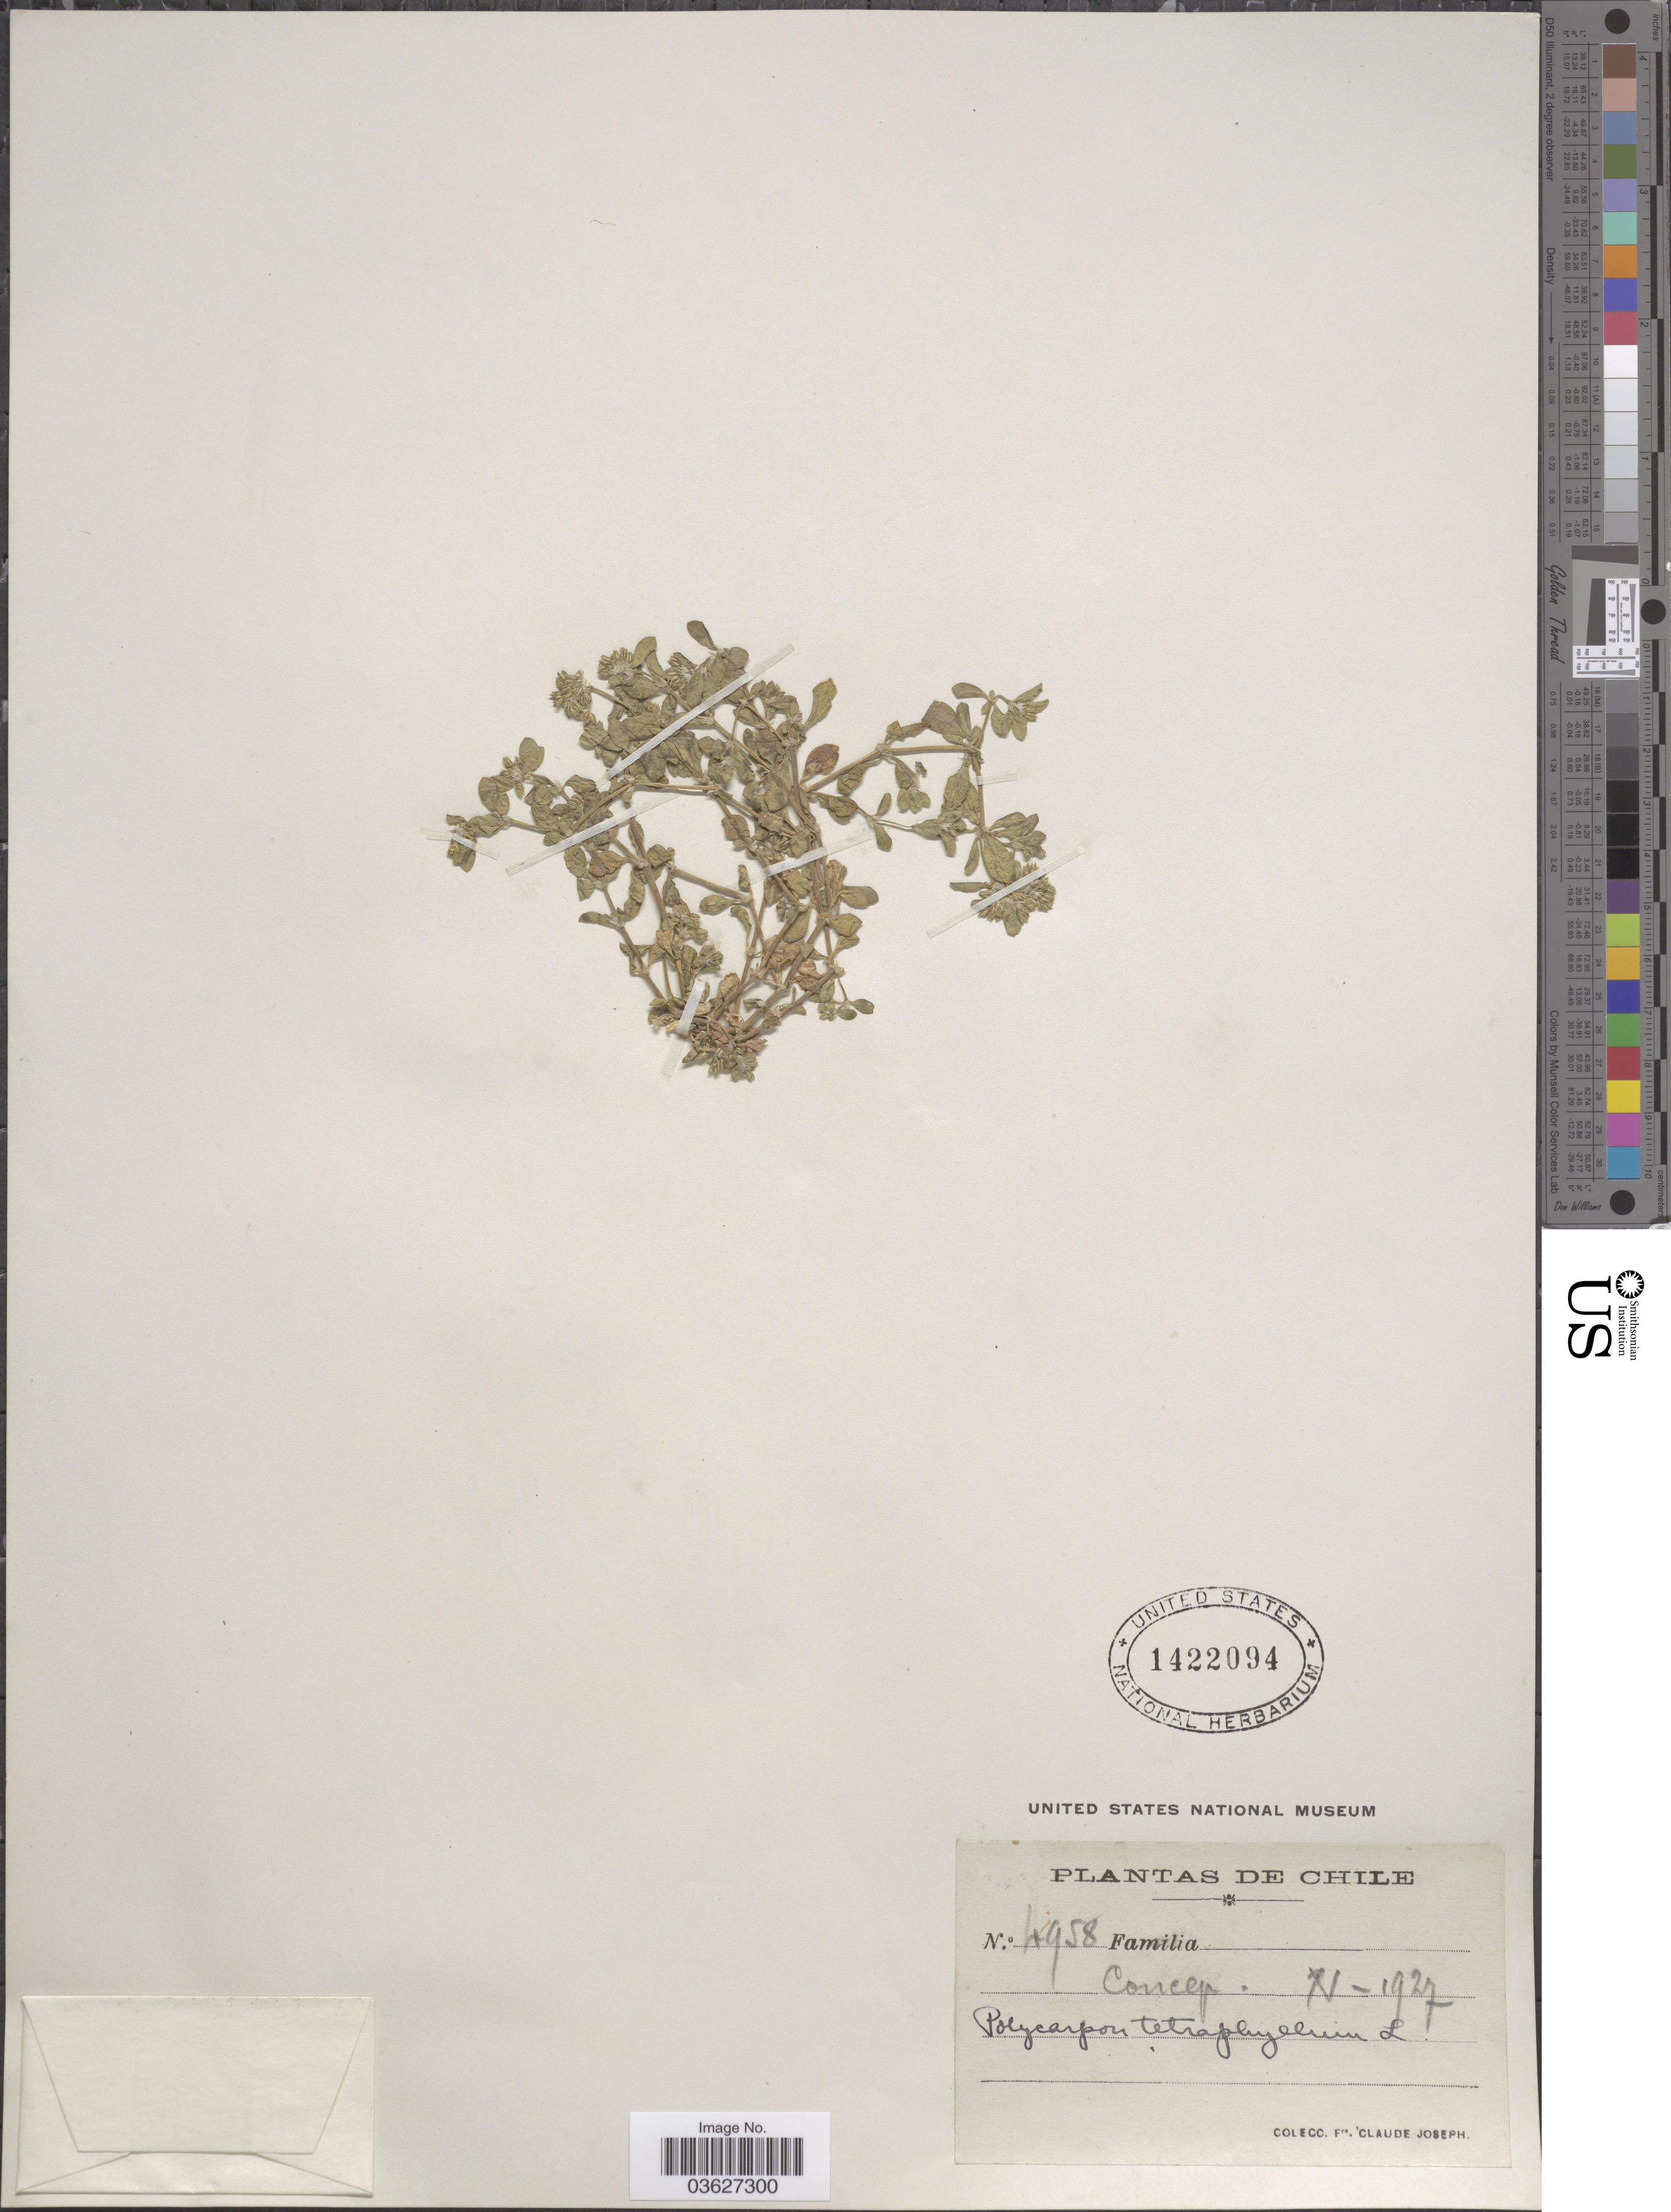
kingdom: Plantae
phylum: Tracheophyta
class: Magnoliopsida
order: Caryophyllales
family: Caryophyllaceae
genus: Polycarpon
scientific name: Polycarpon tetraphyllum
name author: (L.) L.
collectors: Bro. Claude-Joseph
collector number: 4958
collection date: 1927-11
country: Chile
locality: Concep.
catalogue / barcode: US 1422094